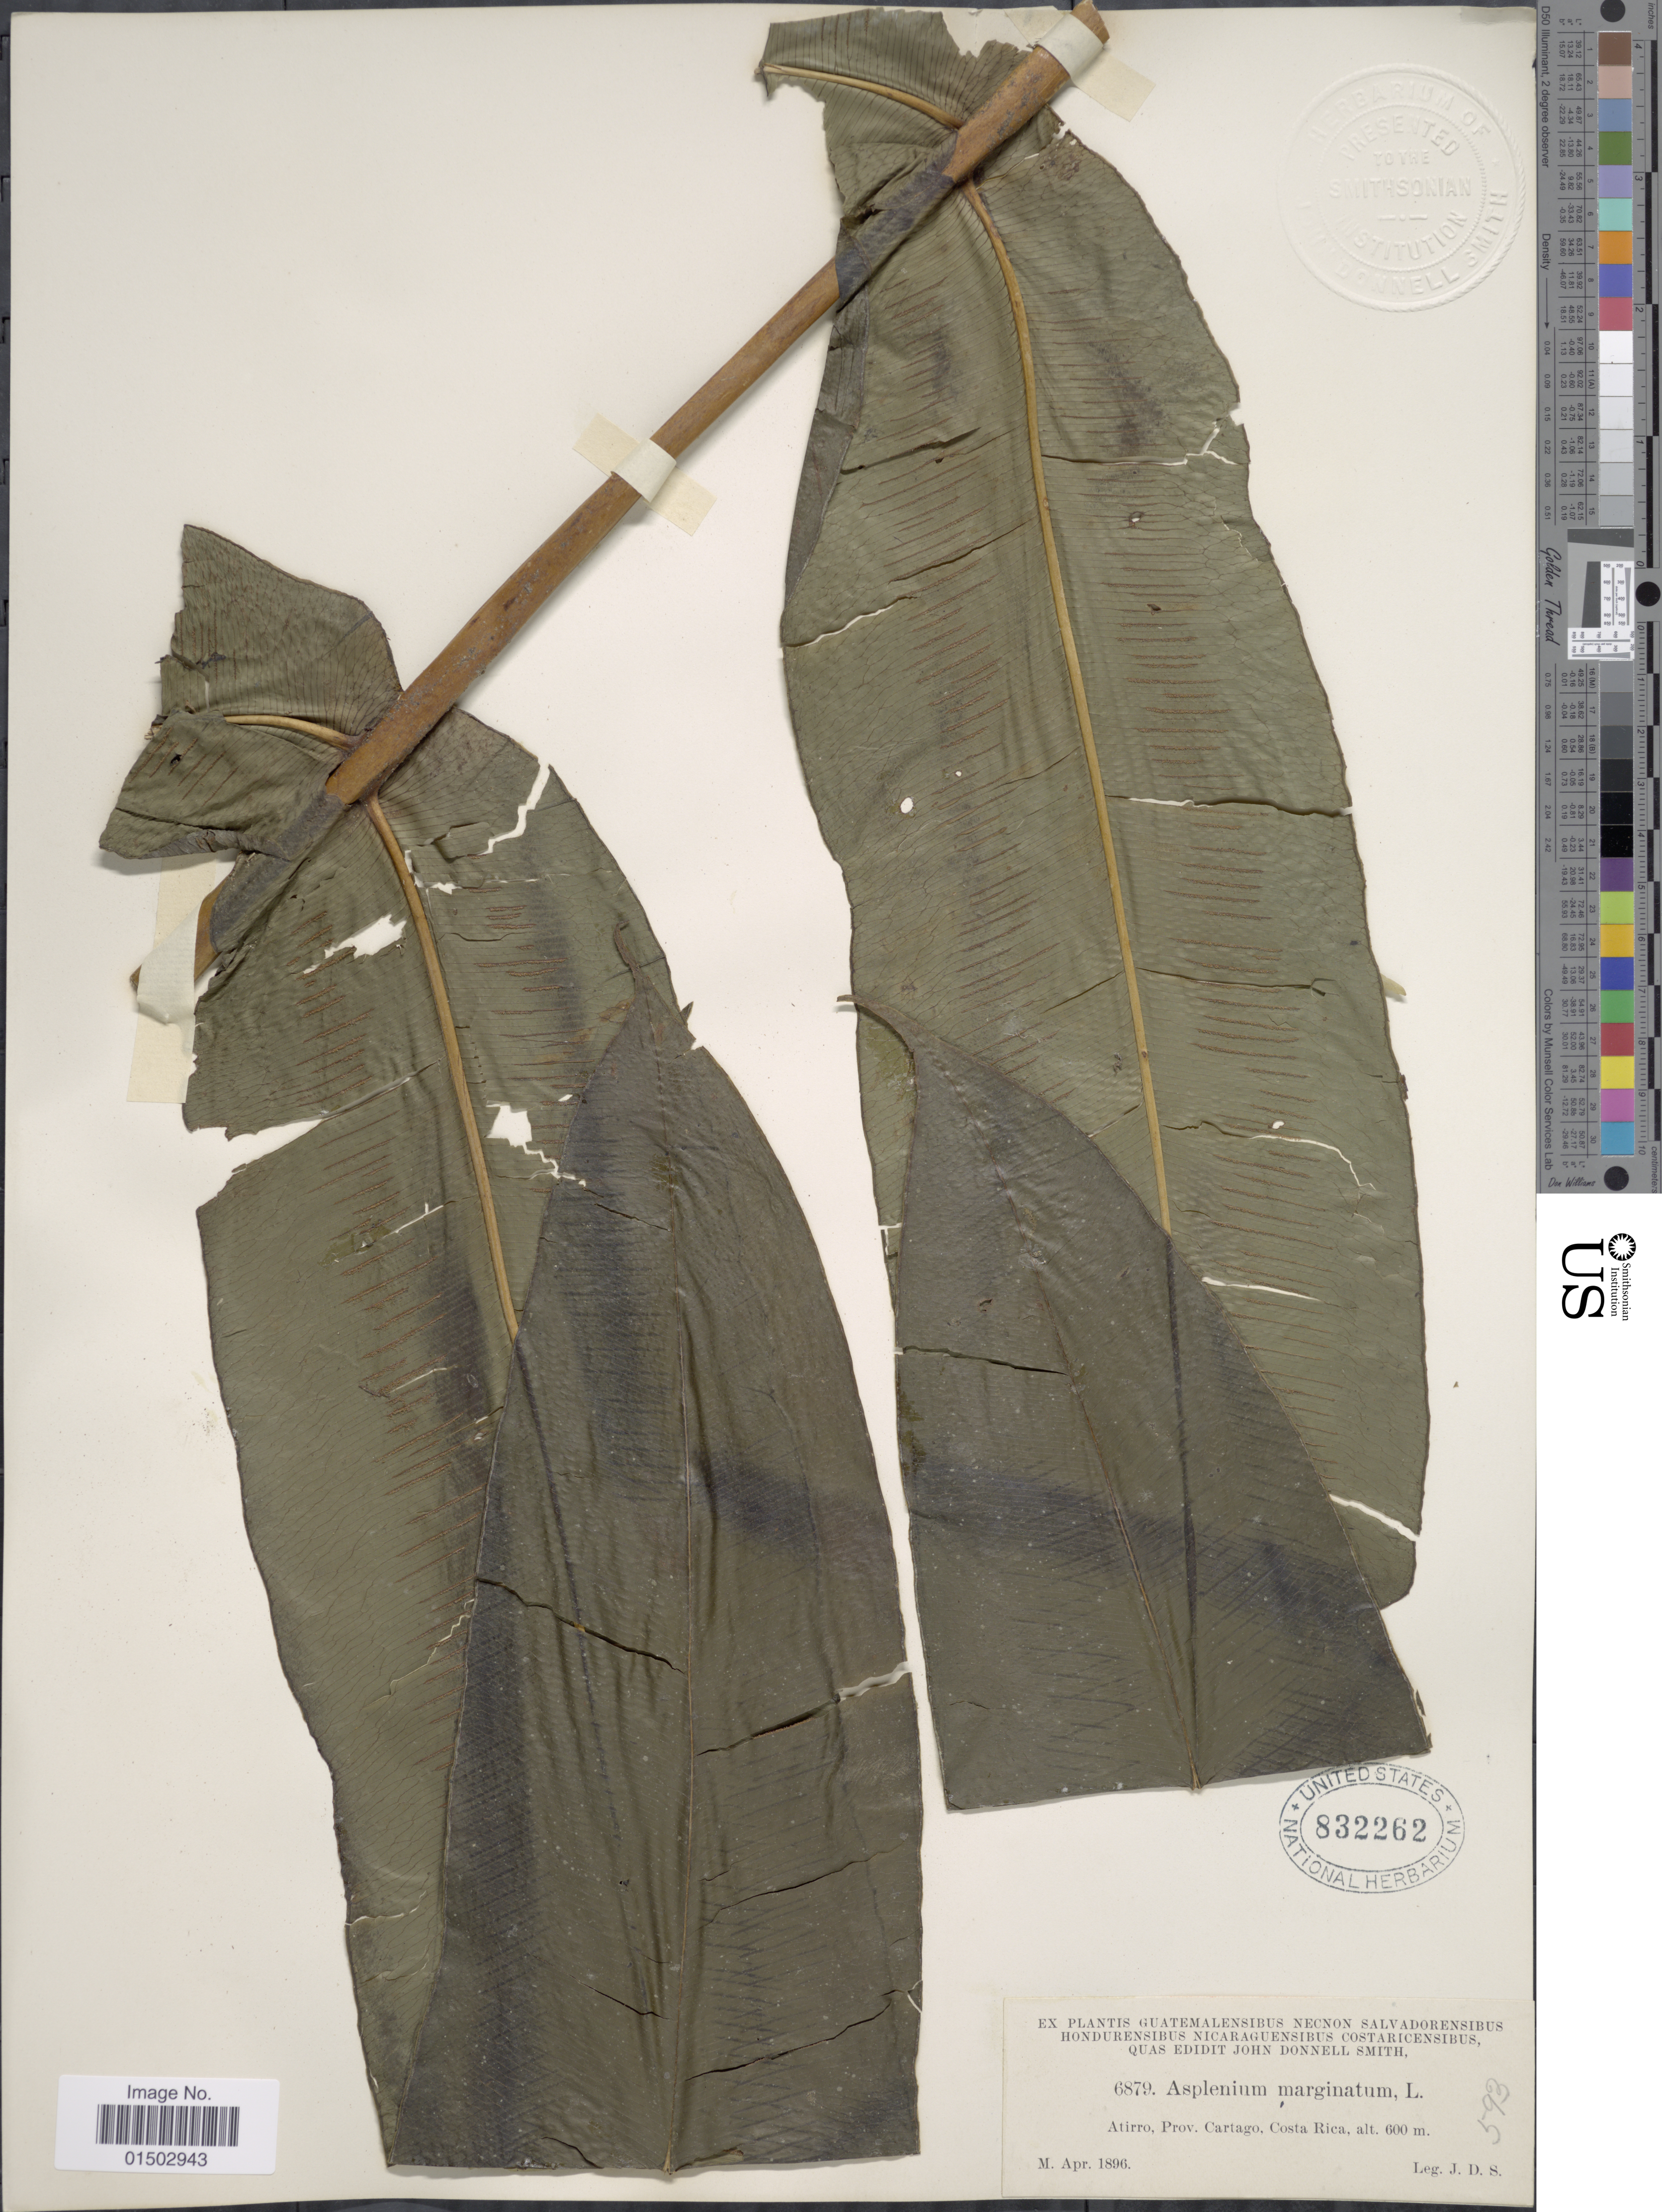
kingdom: Plantae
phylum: Tracheophyta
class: Polypodiopsida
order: Polypodiales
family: Hemidictyaceae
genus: Hemidictyum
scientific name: Hemidictyum marginatum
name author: (L.) C. Presl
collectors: J. Donnell Smith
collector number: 593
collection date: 1896-04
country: Costa Rica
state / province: Cartago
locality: Atirro, Prov. Cartago.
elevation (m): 600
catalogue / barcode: US 832262